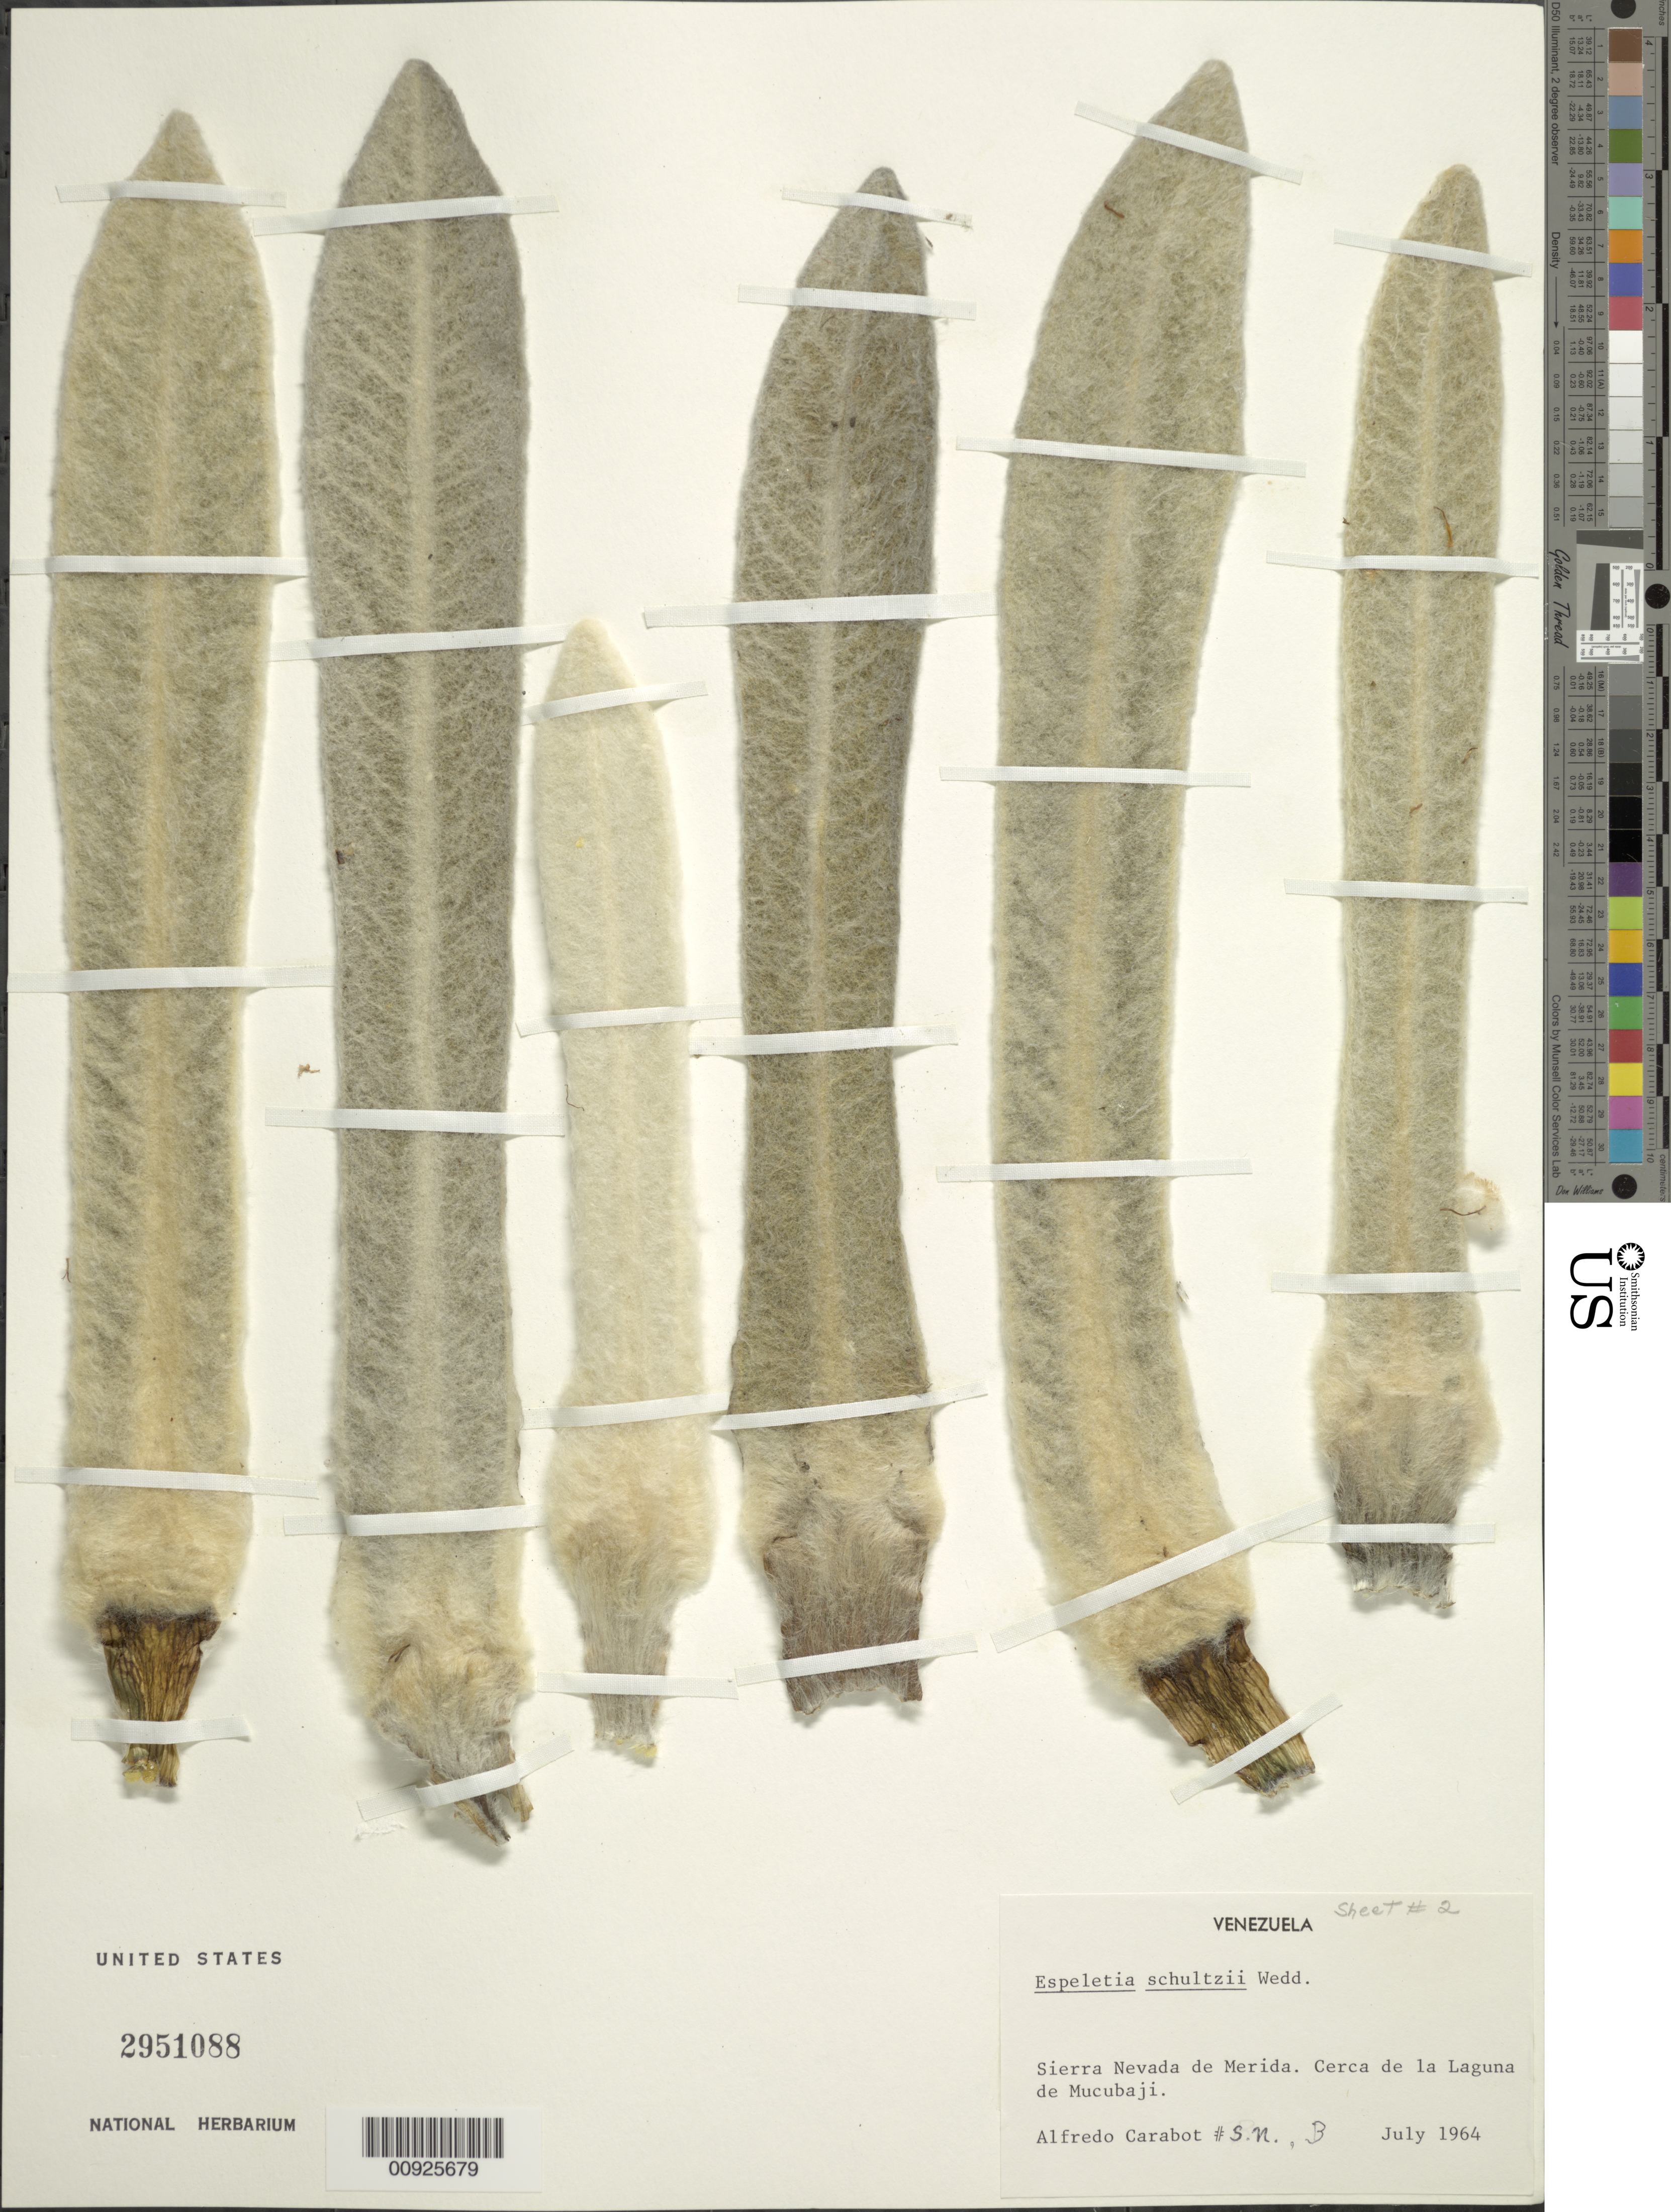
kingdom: Plantae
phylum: Tracheophyta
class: Magnoliopsida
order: Asterales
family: Asteraceae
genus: Espeletia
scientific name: Espeletia schultzii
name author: Wedd.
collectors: A. Carabot C.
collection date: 1964-07-01/1964-07-30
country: Venezuela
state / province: Mérida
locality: Sierra Nevada de Mérida. Cerca de la Laguna de Mucubají.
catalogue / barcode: US 2951088